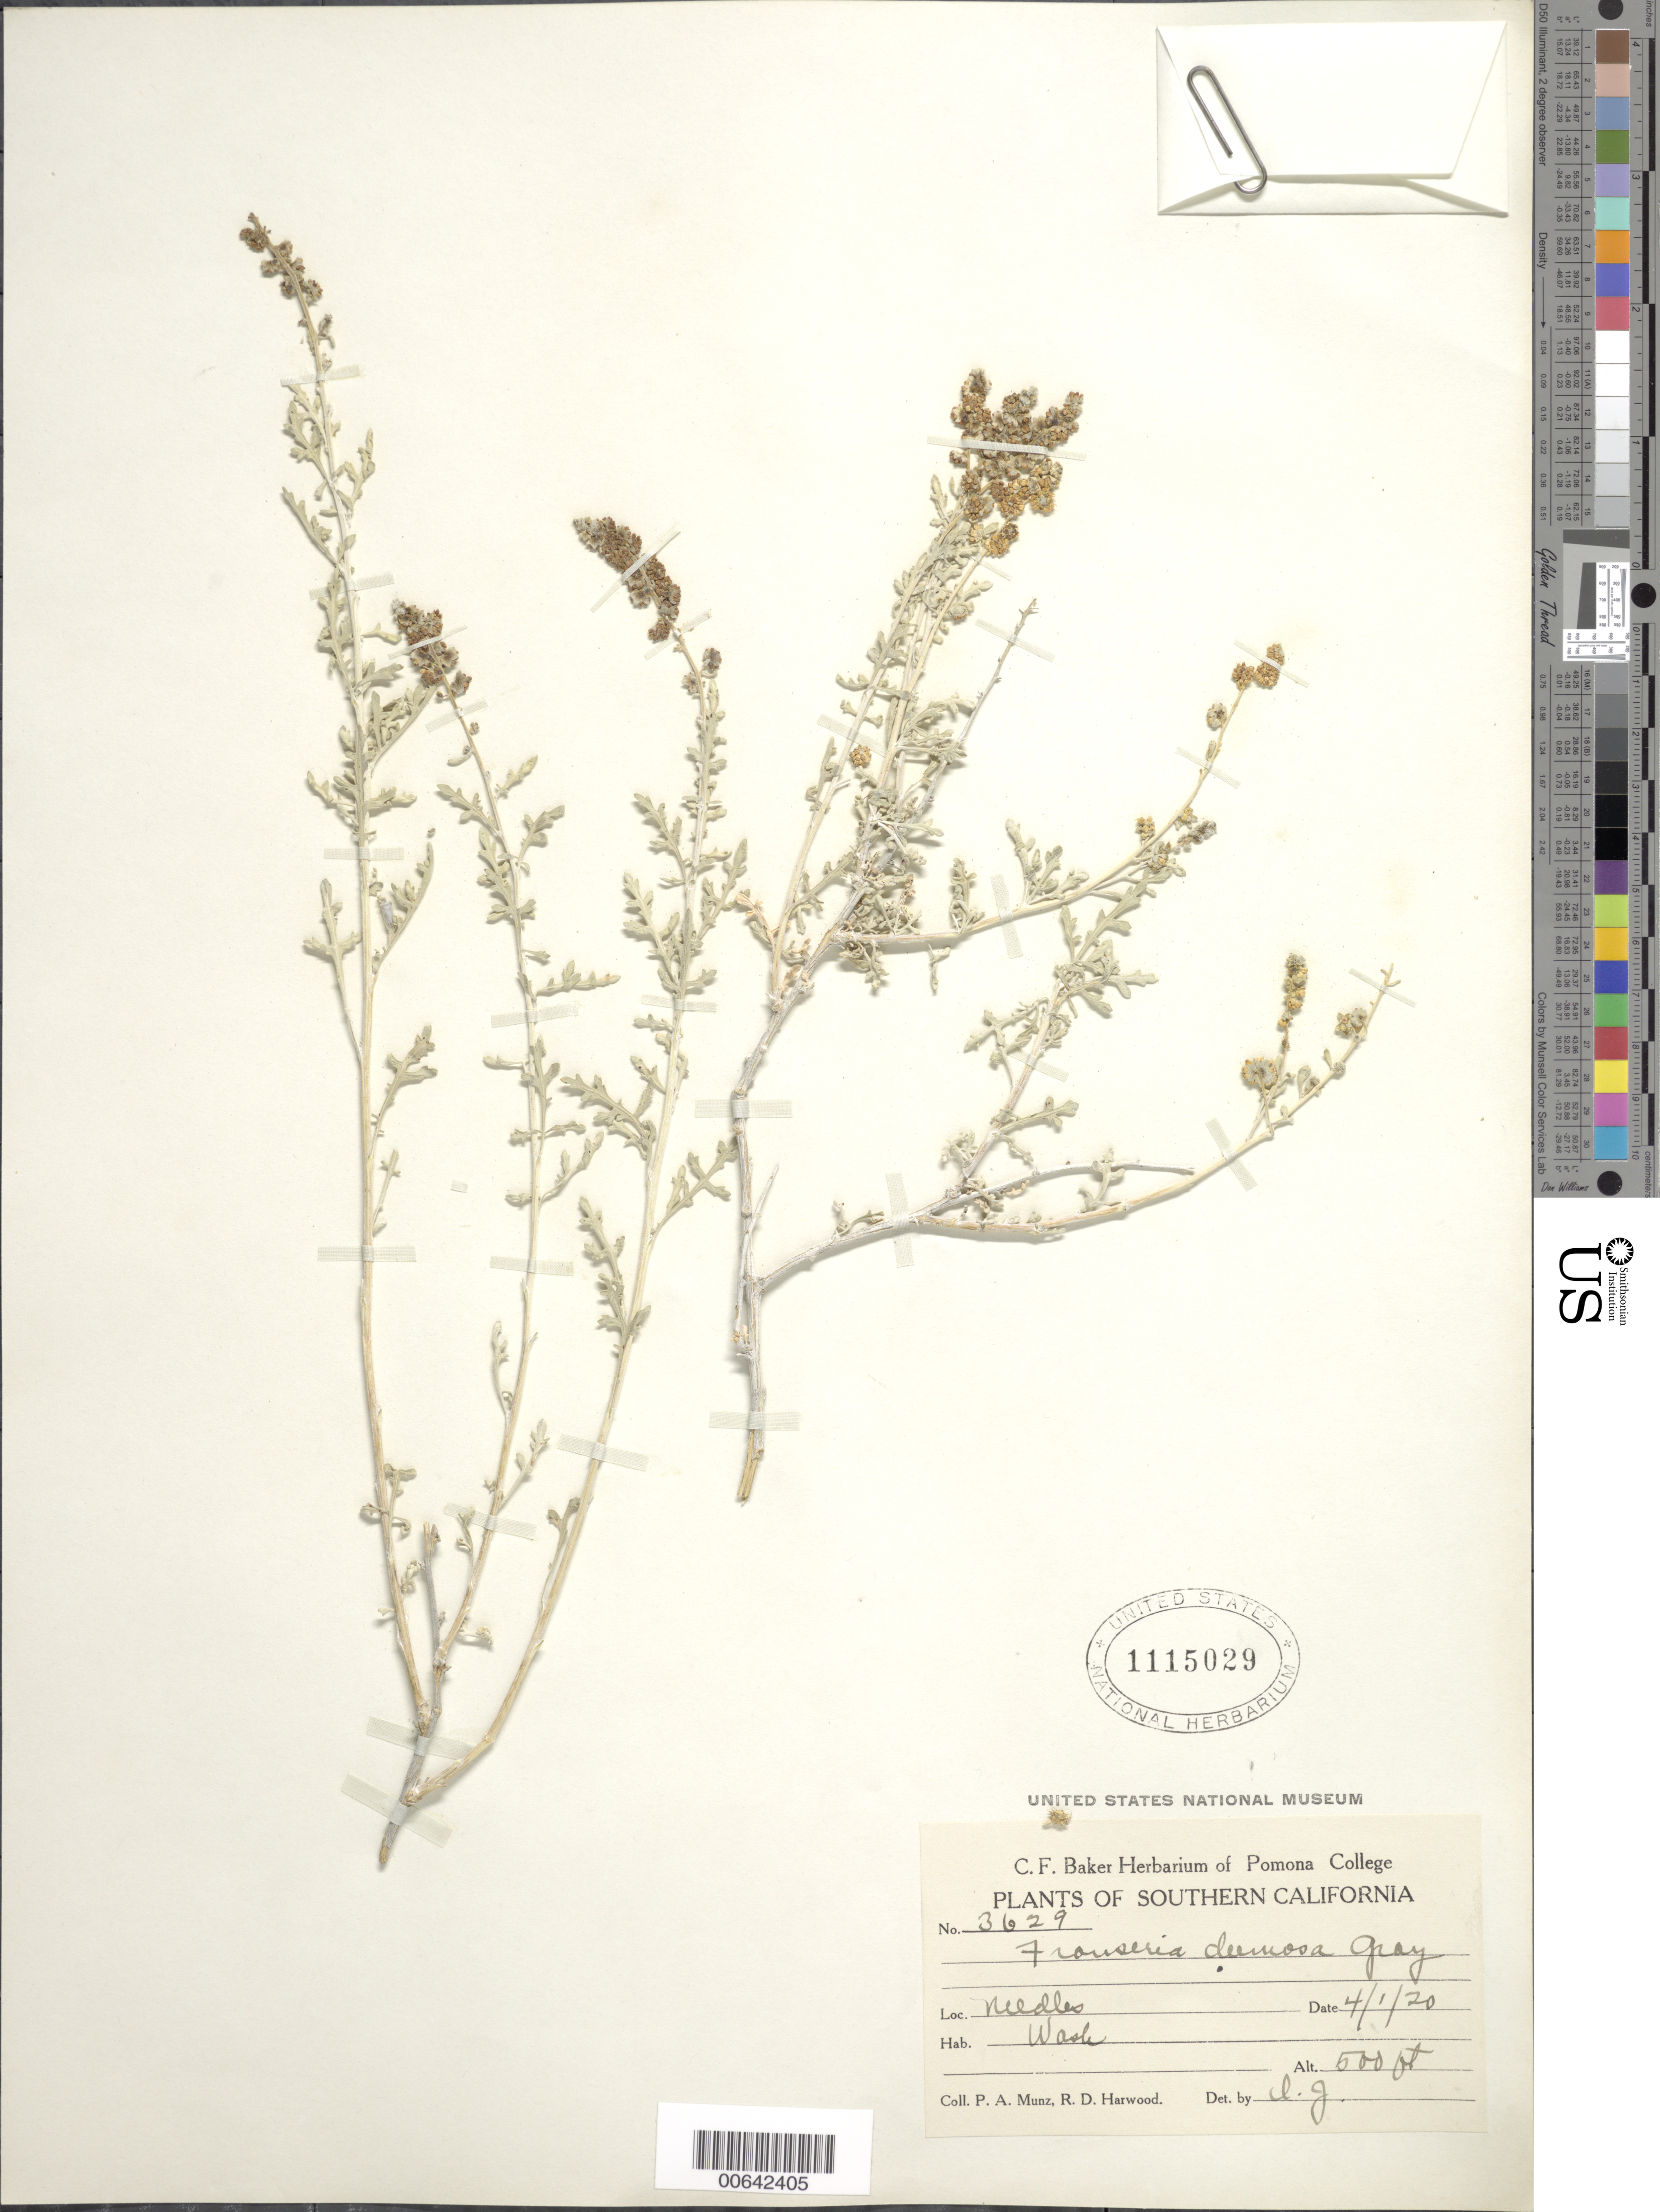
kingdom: Plantae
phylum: Tracheophyta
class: Magnoliopsida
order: Asterales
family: Asteraceae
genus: Franseria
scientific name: Franseria dumosa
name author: A. Gray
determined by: G., I.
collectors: P. A. Munz & R. Harwood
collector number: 3629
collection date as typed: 01 Apr 1920 or 04 Jan 1920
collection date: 1920-01-04 or 1920-04-01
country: United States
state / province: California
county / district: San Bernardino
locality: Needles.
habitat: Wash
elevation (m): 152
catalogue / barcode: US 1115029